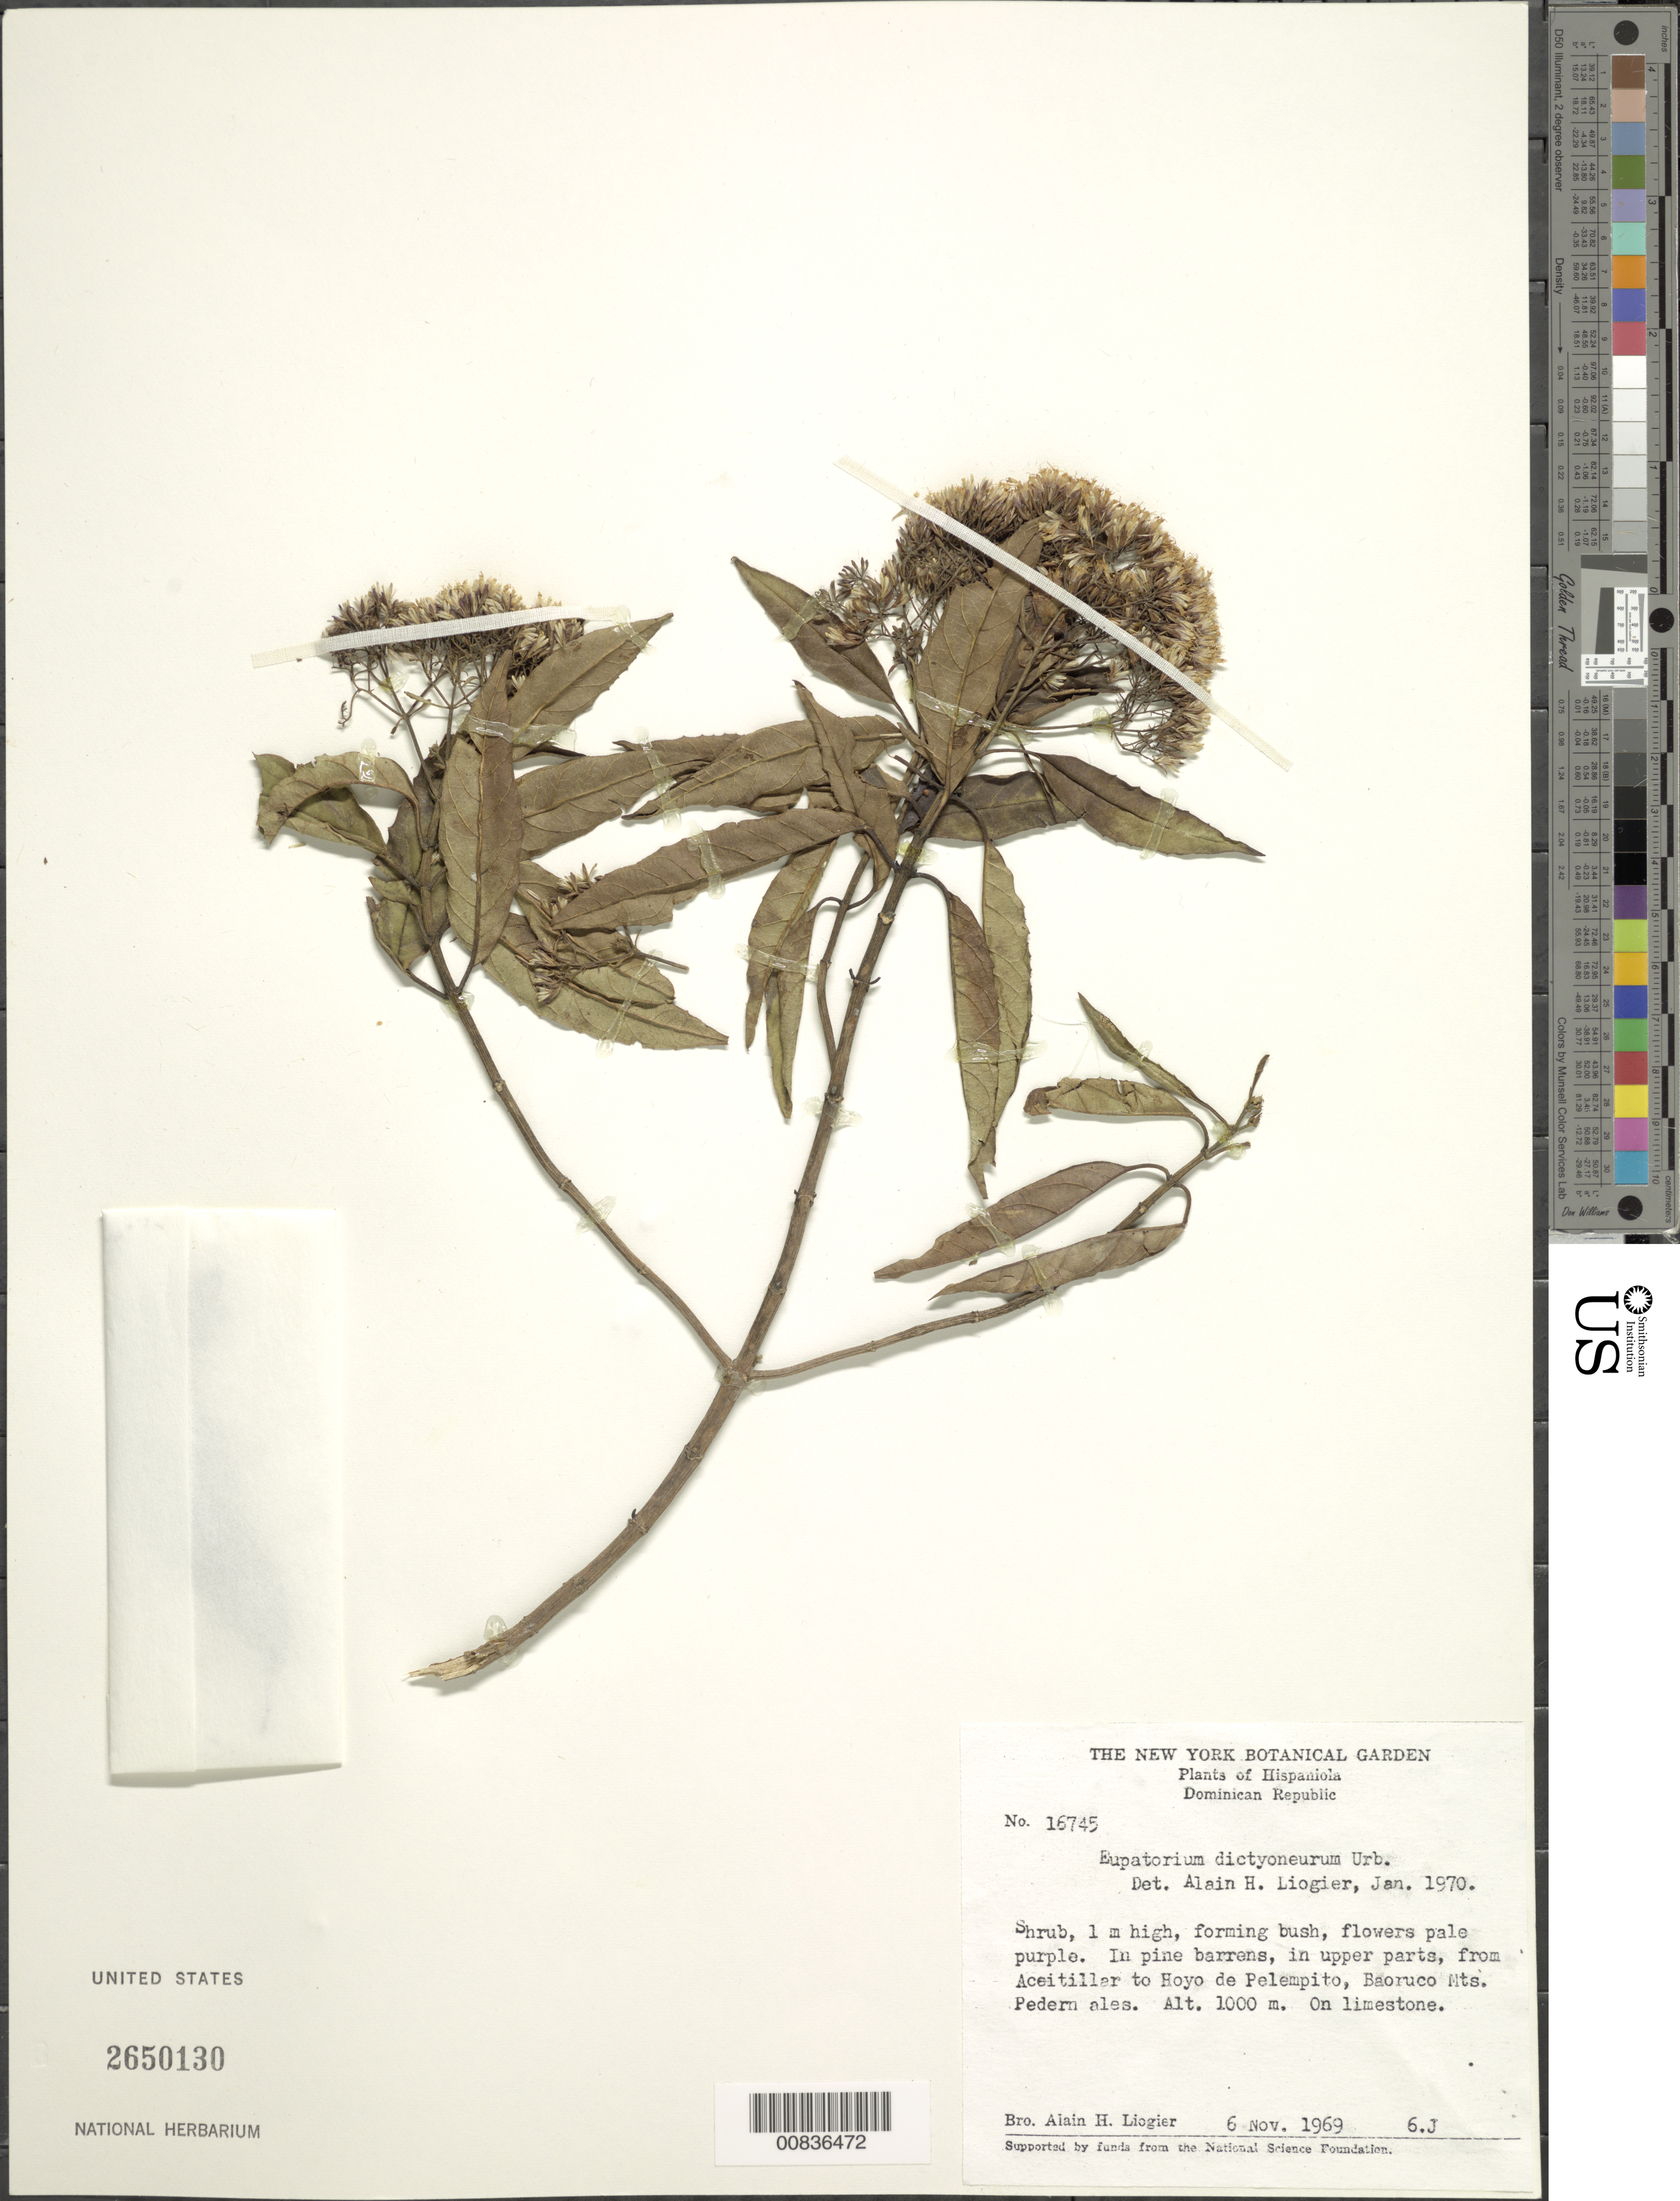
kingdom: Plantae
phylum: Tracheophyta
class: Magnoliopsida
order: Asterales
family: Asteraceae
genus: Ageratina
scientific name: Ageratina dictyoneura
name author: (Urb.) R.M. King & H. Rob.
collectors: A. H. Liogier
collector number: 16745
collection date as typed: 06 Nov 1969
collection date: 1969-11-06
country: Dominican Republic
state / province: Pedernales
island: Hispaniola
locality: From Aceitillar to Hoyo de Pelempito, Baoruco Mts.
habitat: In upper parts of pine barrens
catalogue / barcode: US 2650130